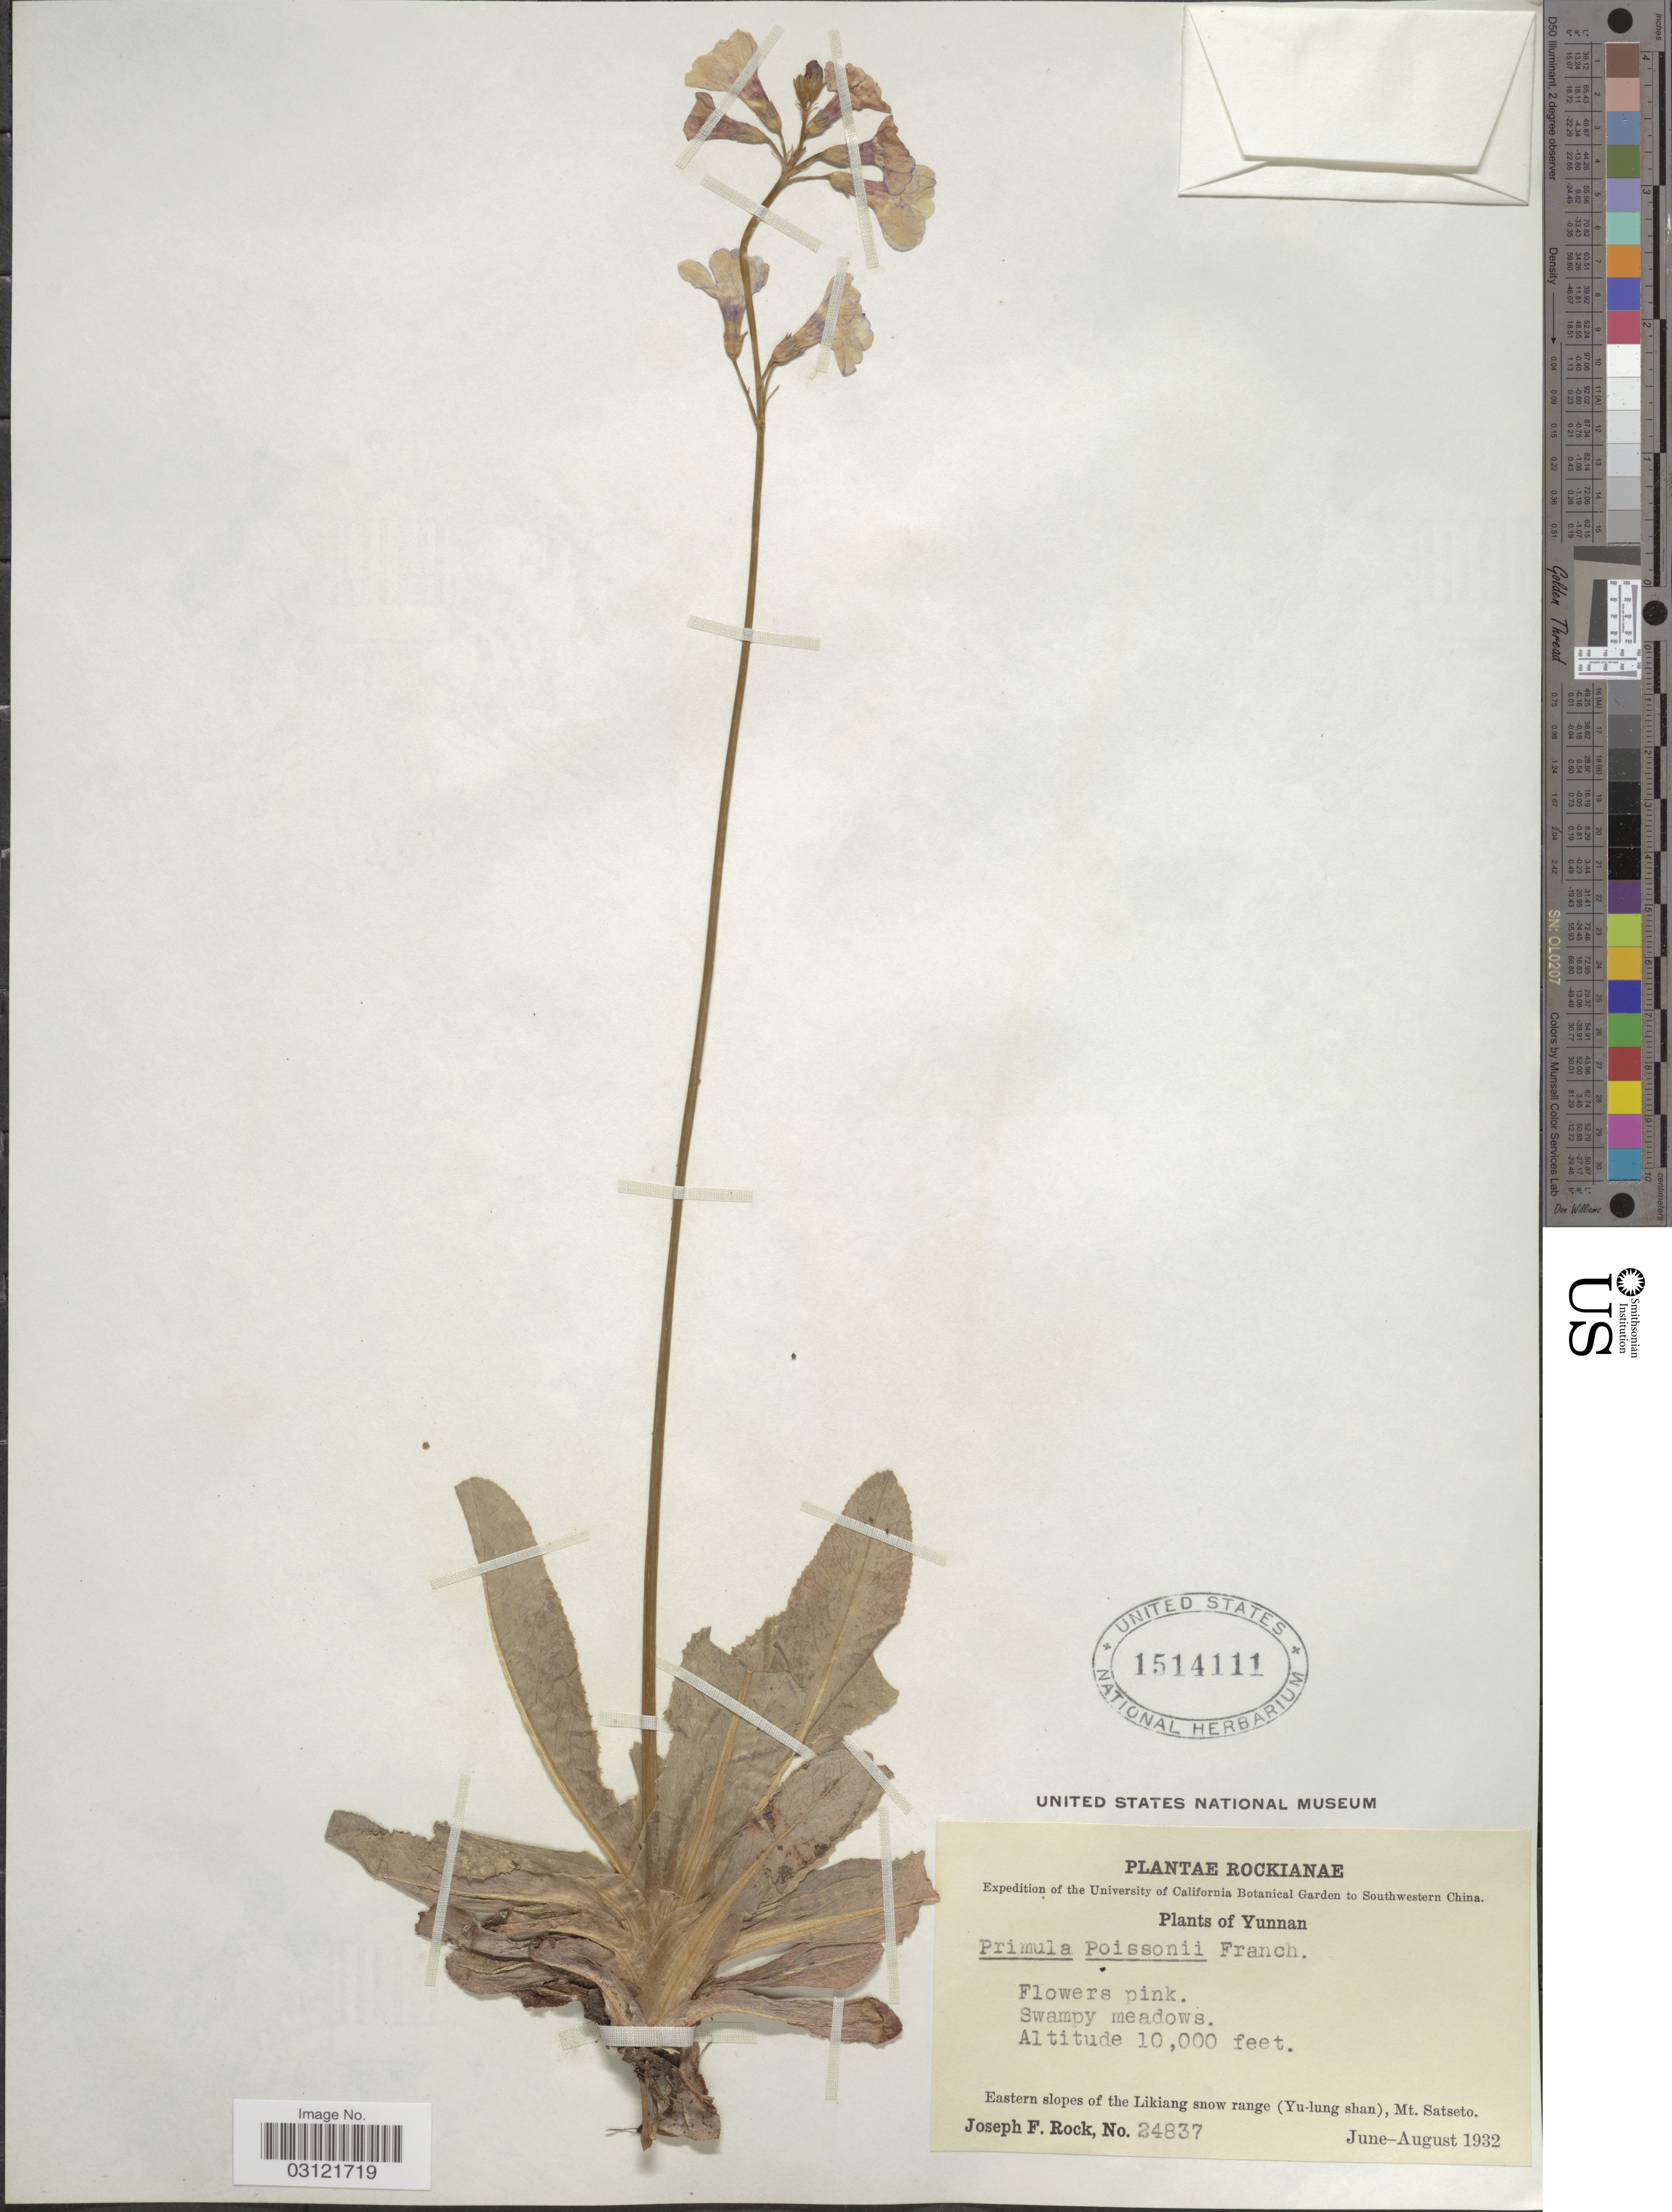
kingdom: Plantae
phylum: Tracheophyta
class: Magnoliopsida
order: Ericales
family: Primulaceae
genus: Primula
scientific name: Primula poissonii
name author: Franch.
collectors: J. F. Rock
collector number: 24837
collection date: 1932-06/1932-08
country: China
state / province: Yunnan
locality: Southwestern China. Eastern slopes of the Likiang snow range (Yu-lung-shan), Mt. Satseto.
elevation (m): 3048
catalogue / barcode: US 1514111